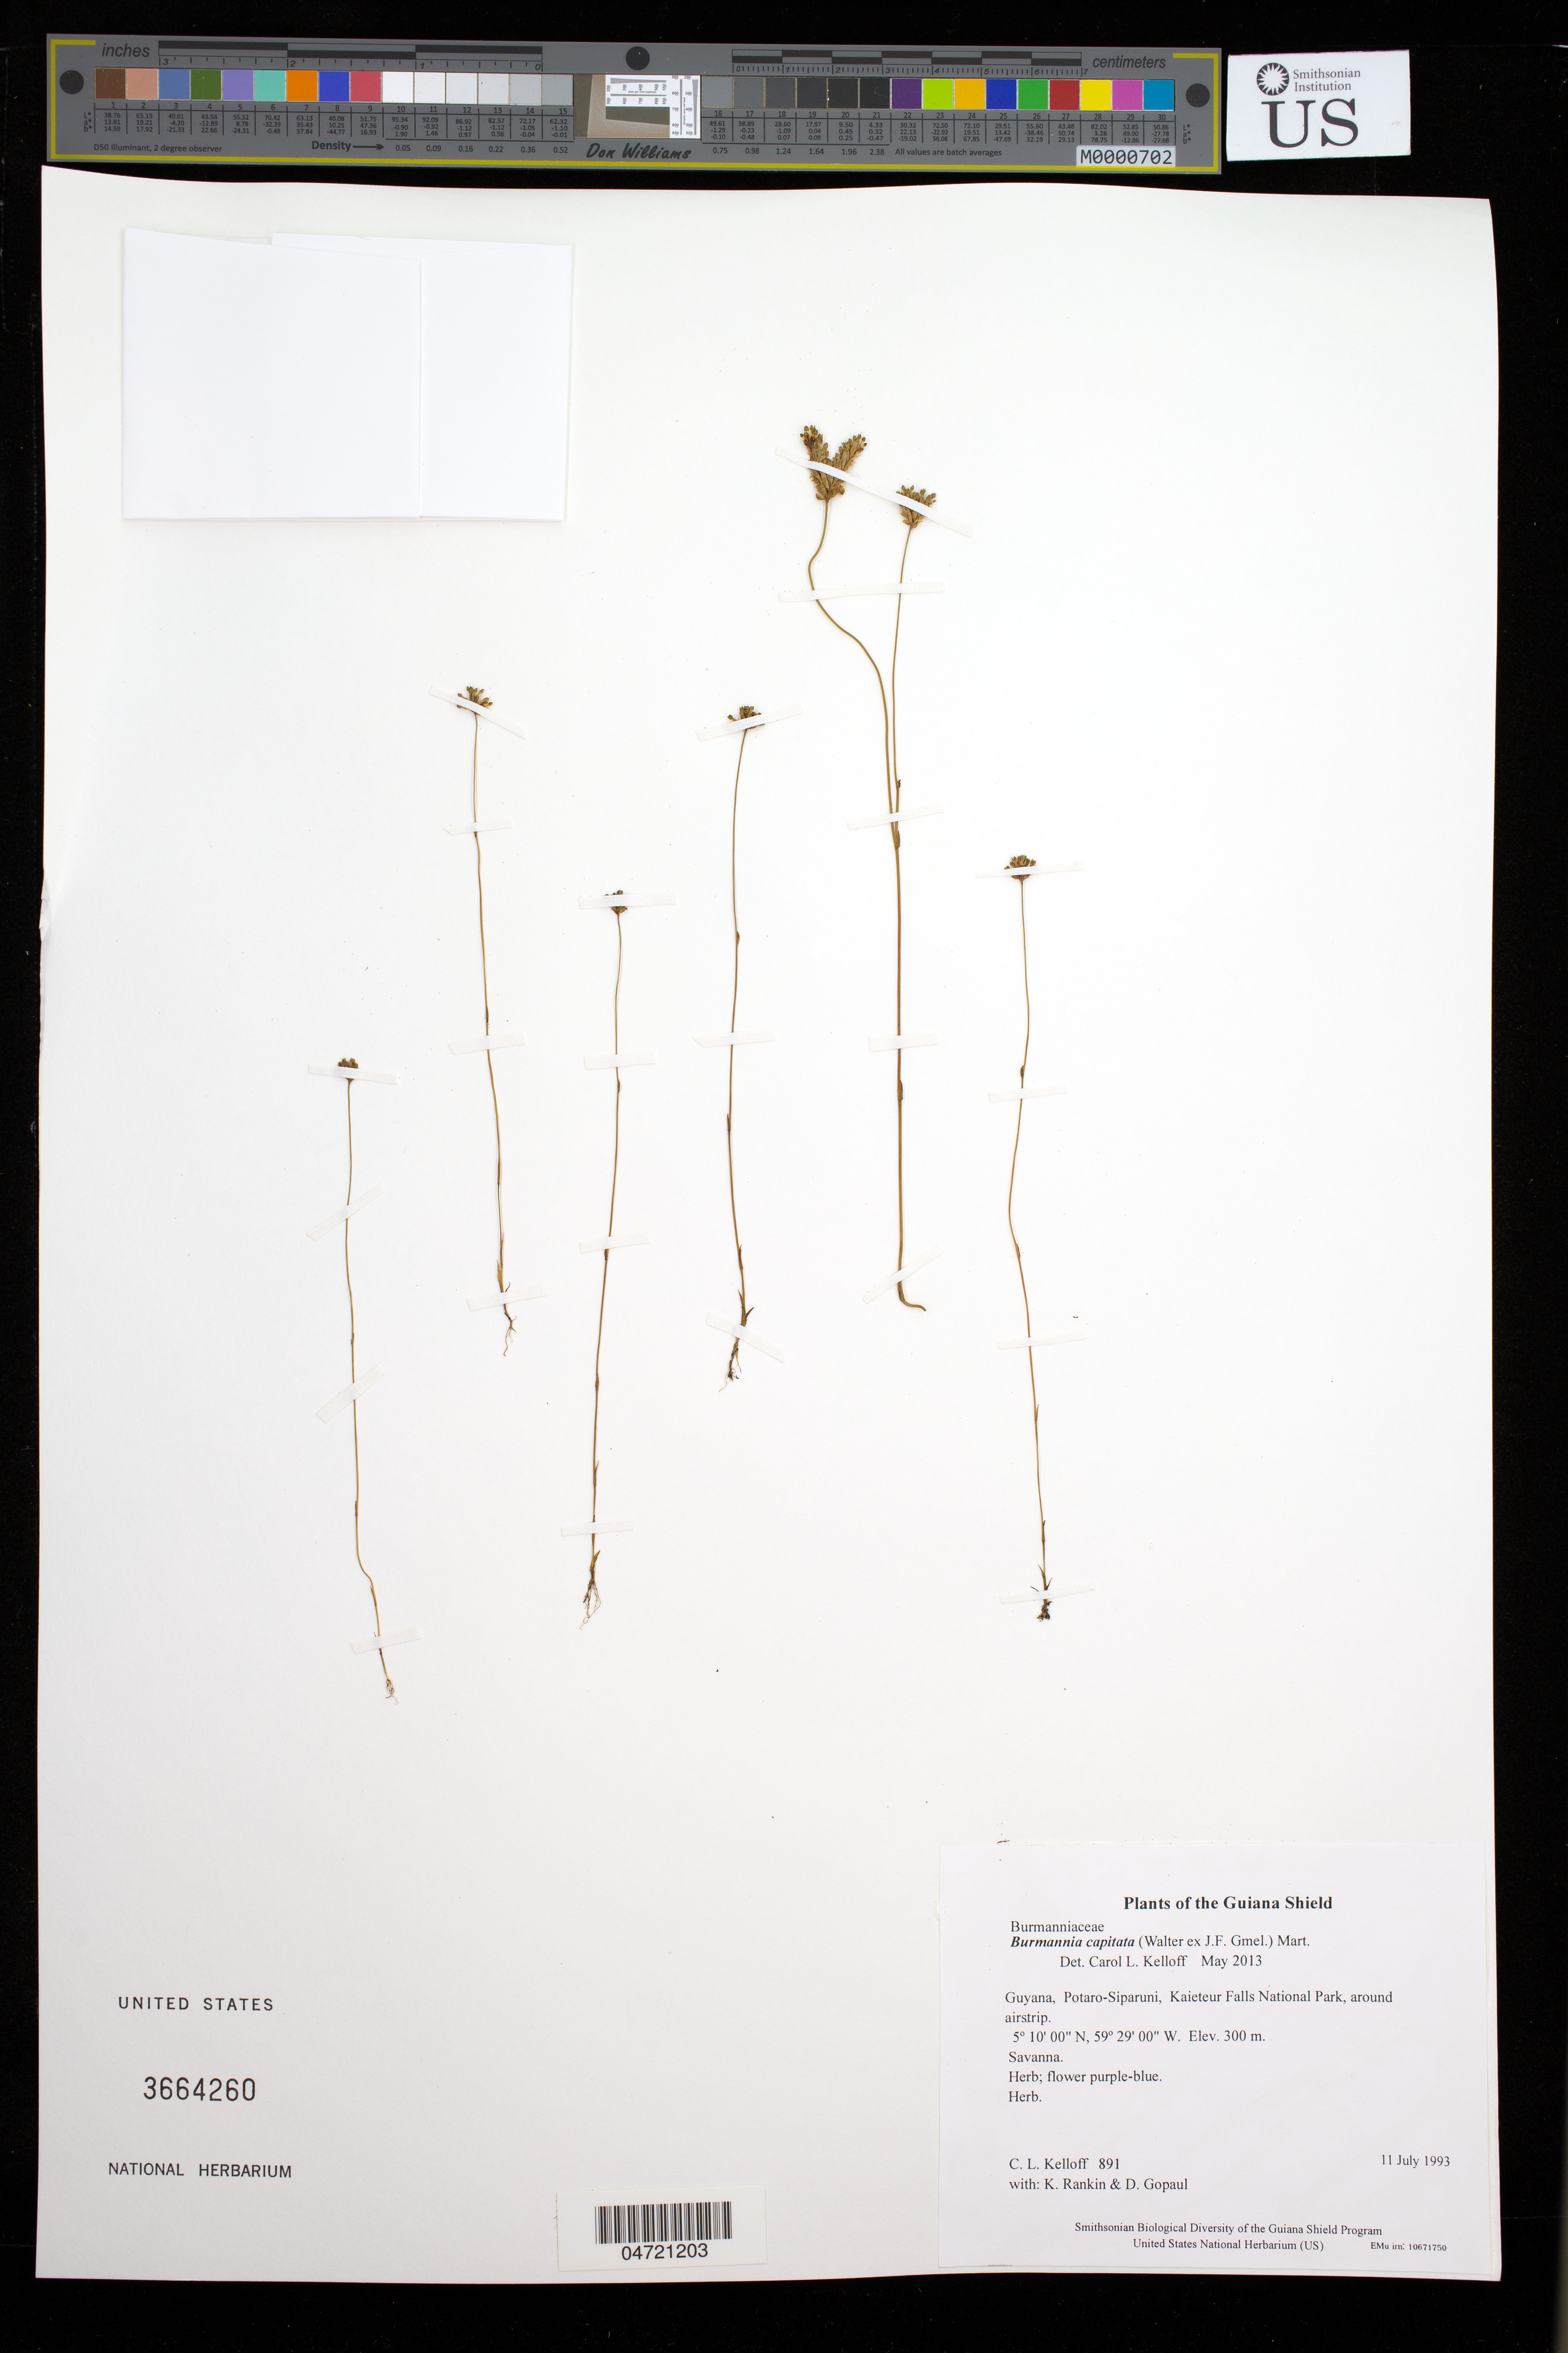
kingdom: Plantae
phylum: Tracheophyta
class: Liliopsida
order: Dioscoreales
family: Burmanniaceae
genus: Burmannia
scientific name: Burmannia capitata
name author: (Walter ex J.F. Gmel.) Mart.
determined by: Kelloff, Carol L., (US), Smithsonian Institution - National Museum of Natural History (UNITED STATES)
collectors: C. L. Kelloff, K. Rankin & D. Gopaul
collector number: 891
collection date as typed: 11 July 1993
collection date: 1993-07-11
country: Guyana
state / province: Potaro-Siparuni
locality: Kaieteur Falls National Park, around airstrip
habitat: Savanna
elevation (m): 300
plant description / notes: According to the distribution book it was sent to: US, NY, K, MO, F, P, CAY, BM, VEN, BRG, L, GENT. There are some doubt to the number sent out and where, but not sure.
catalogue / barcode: US 3664260